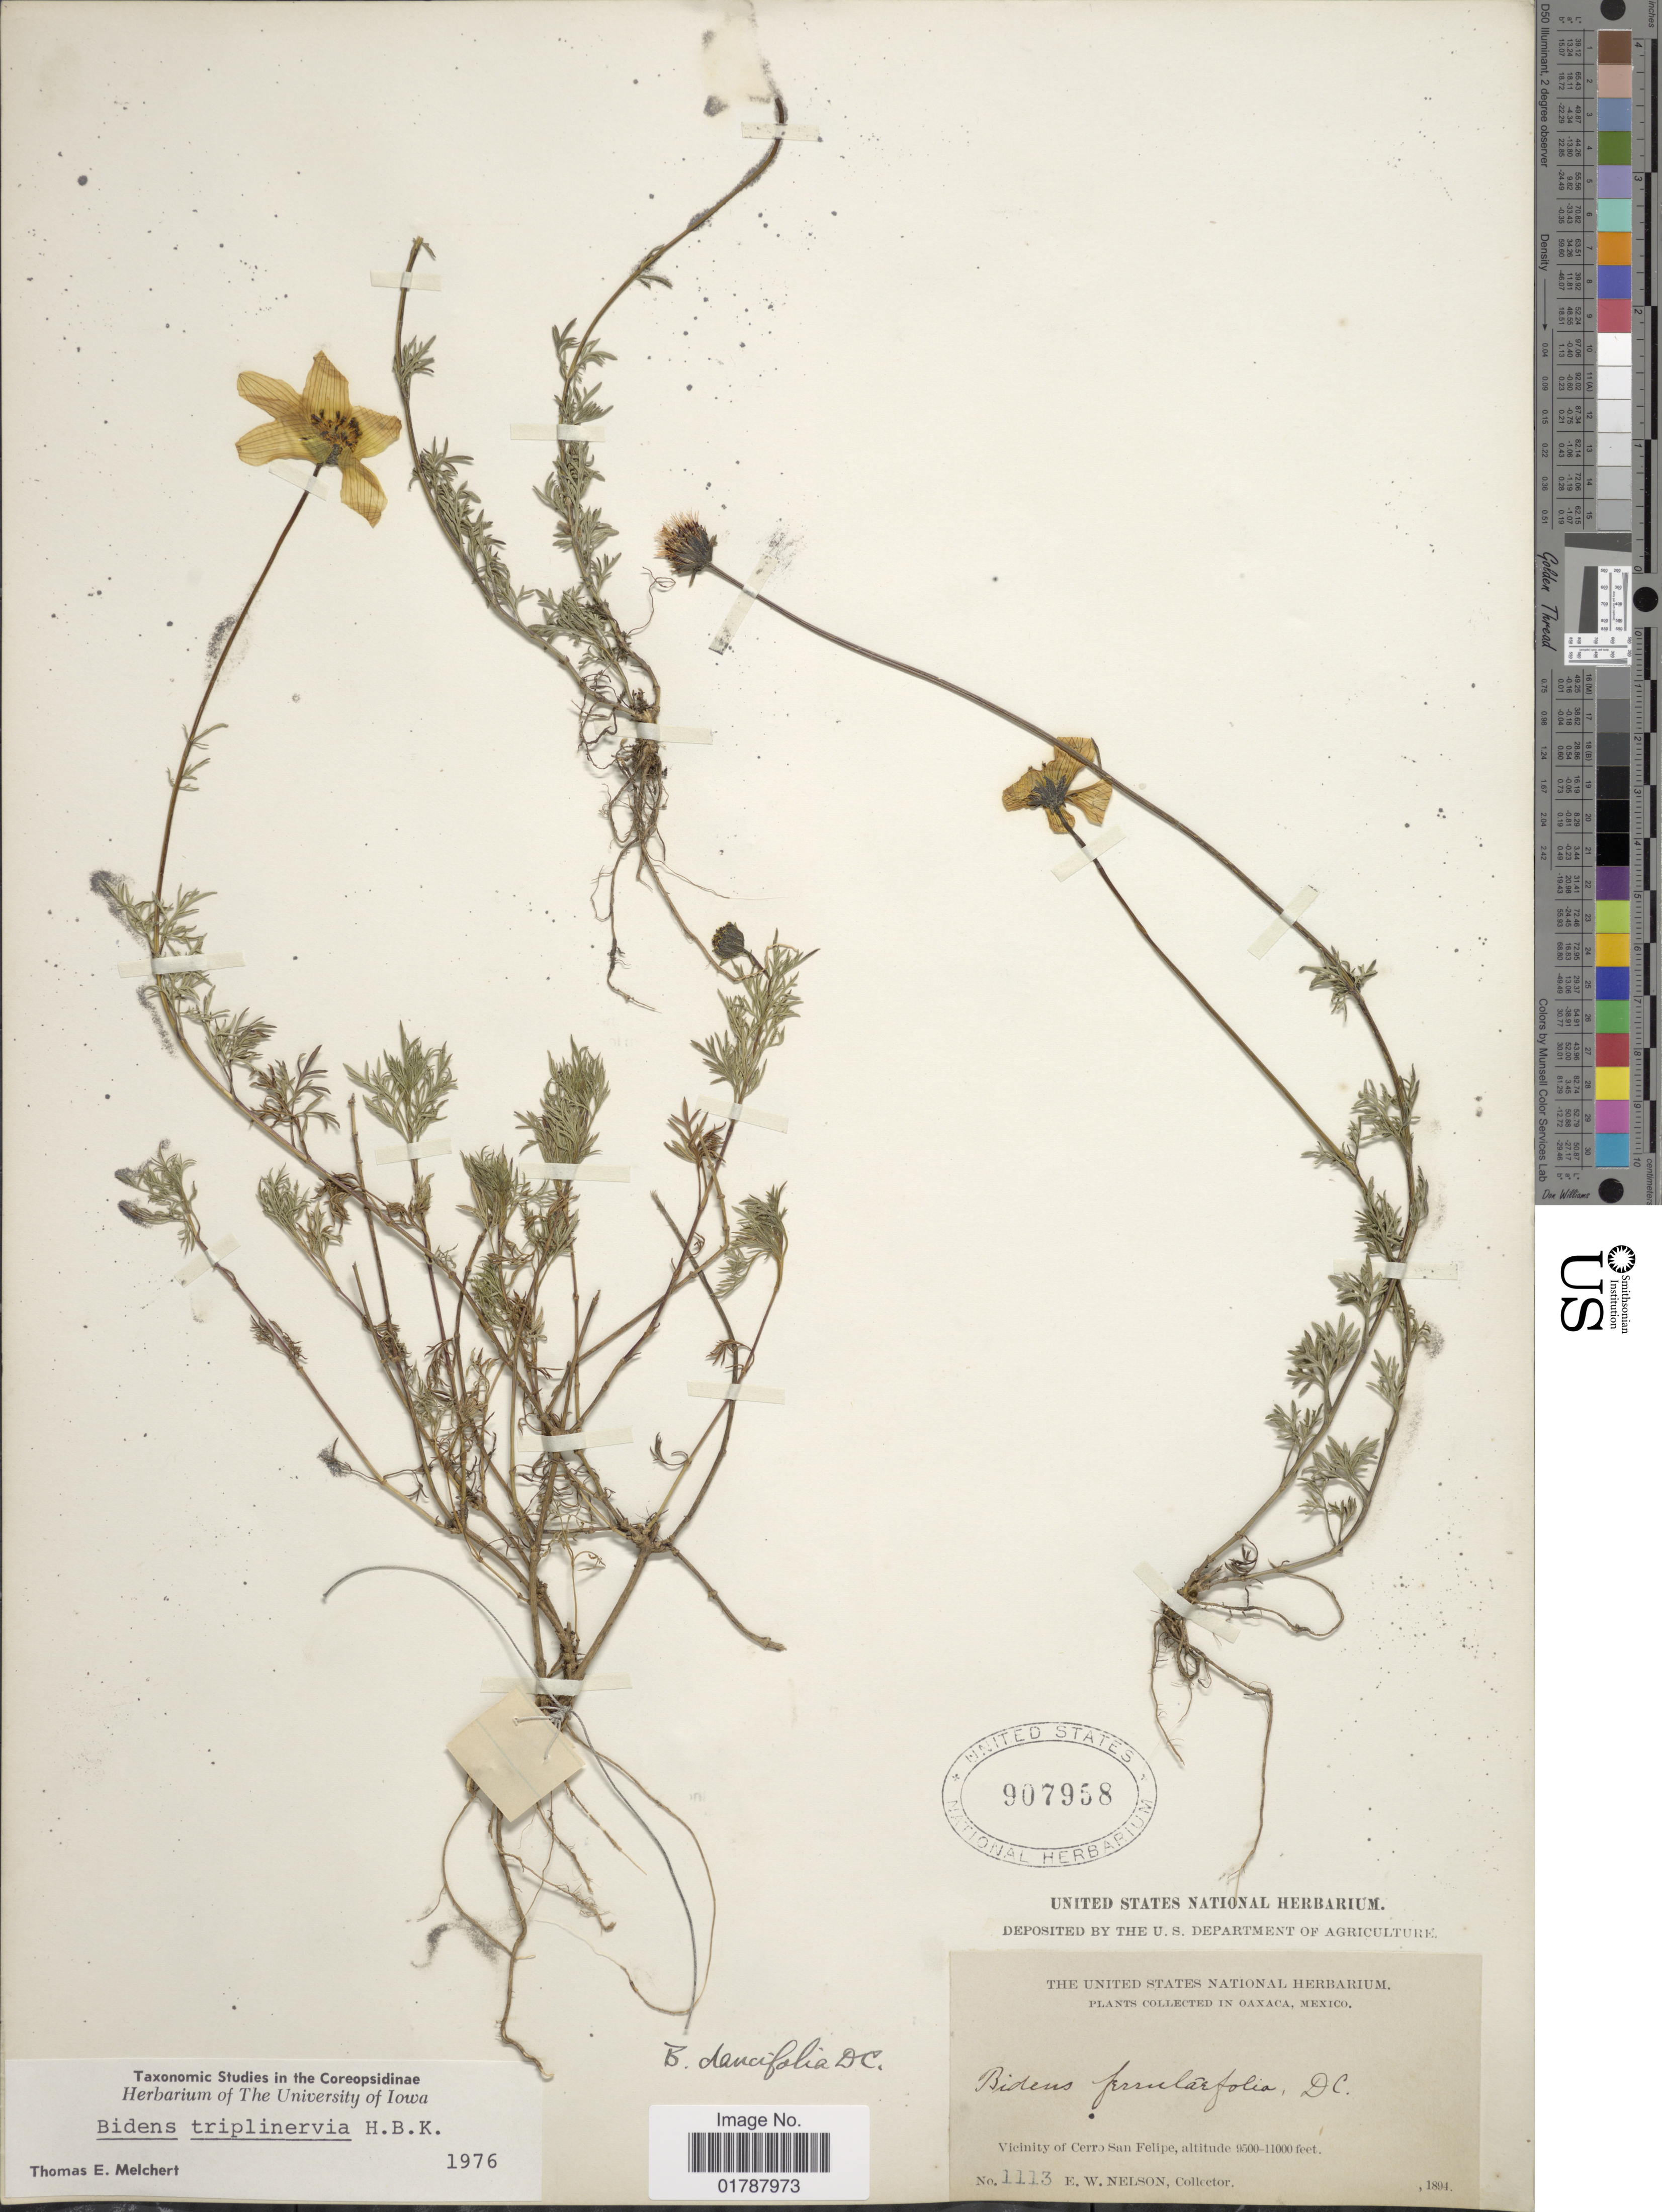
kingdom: Plantae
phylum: Tracheophyta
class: Magnoliopsida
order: Asterales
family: Asteraceae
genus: Bidens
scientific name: Bidens triplinervia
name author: Kunth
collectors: E. W. Nelson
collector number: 1113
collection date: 1894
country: Mexico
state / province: Oaxaca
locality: In Oaxaca, Mexico, Vicinity of Cerro San Felipe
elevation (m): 2896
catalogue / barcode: US 907958